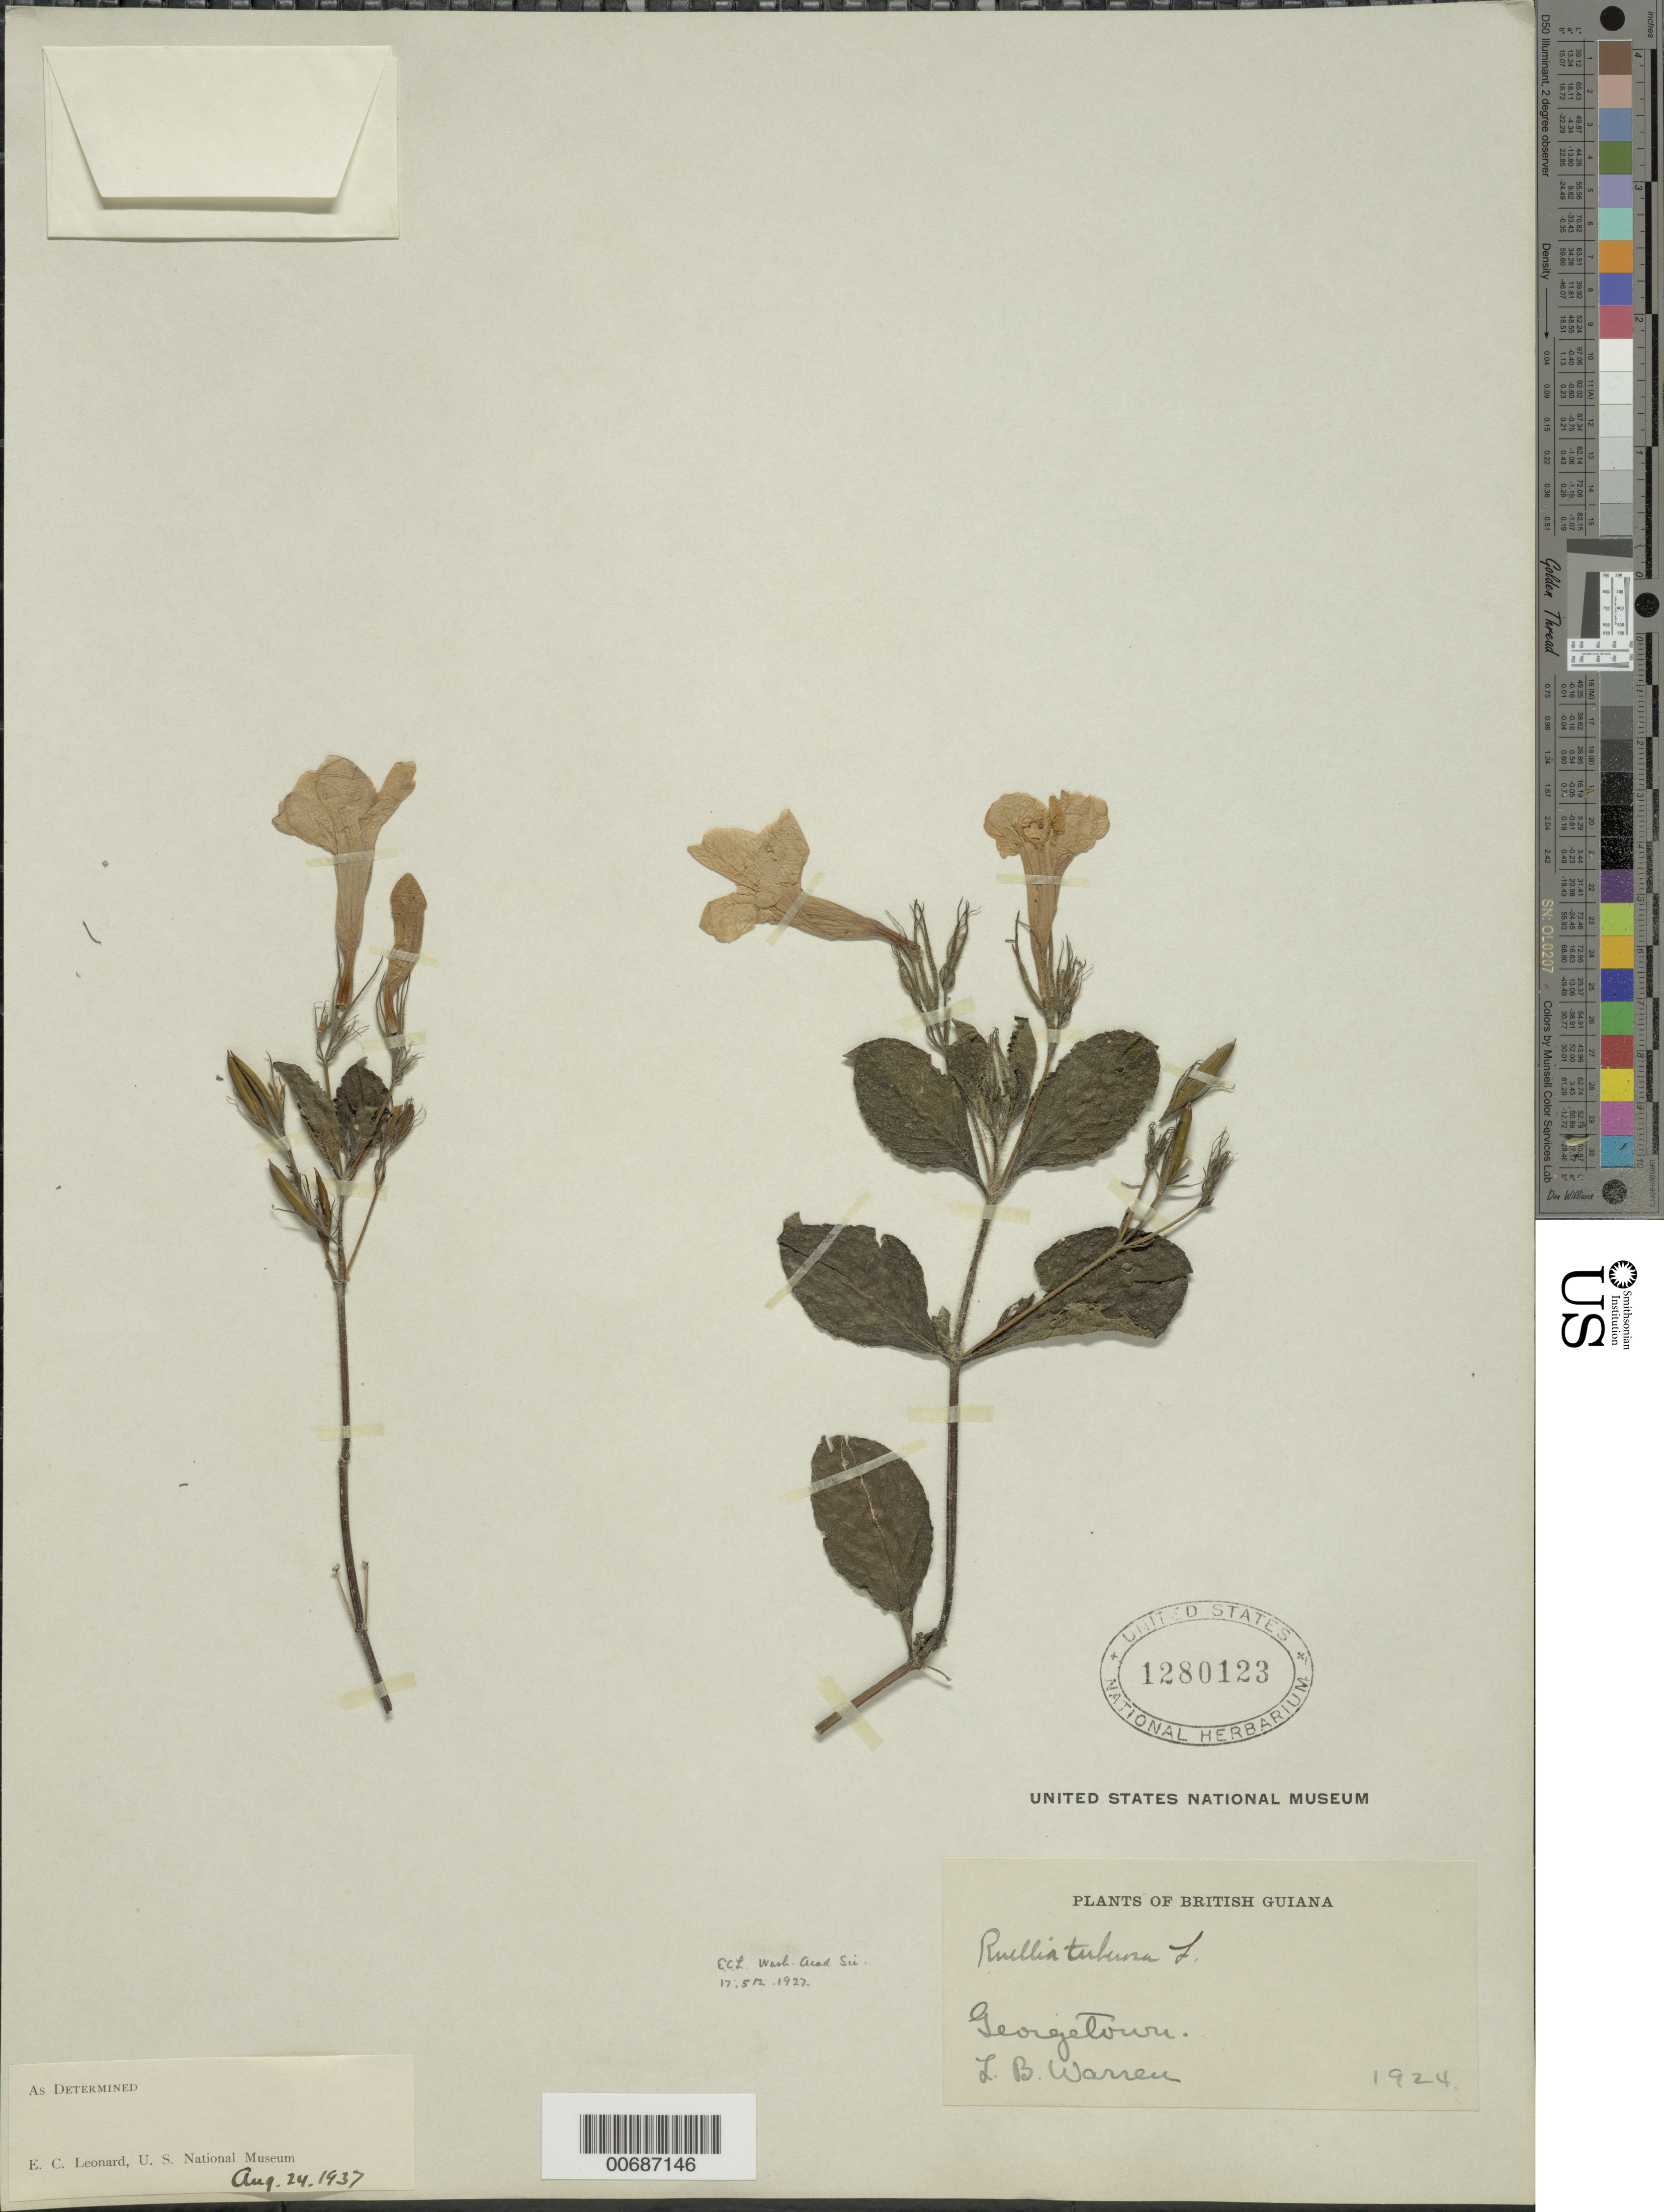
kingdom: Plantae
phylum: Tracheophyta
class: Magnoliopsida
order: Lamiales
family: Acanthaceae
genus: Ruellia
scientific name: Ruellia tuberosa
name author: L.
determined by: Leonard, Emery C., (US)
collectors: L. Warren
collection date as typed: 1924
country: Guyana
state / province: Demerara-Mahaica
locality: Georgetown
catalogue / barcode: US 1280123